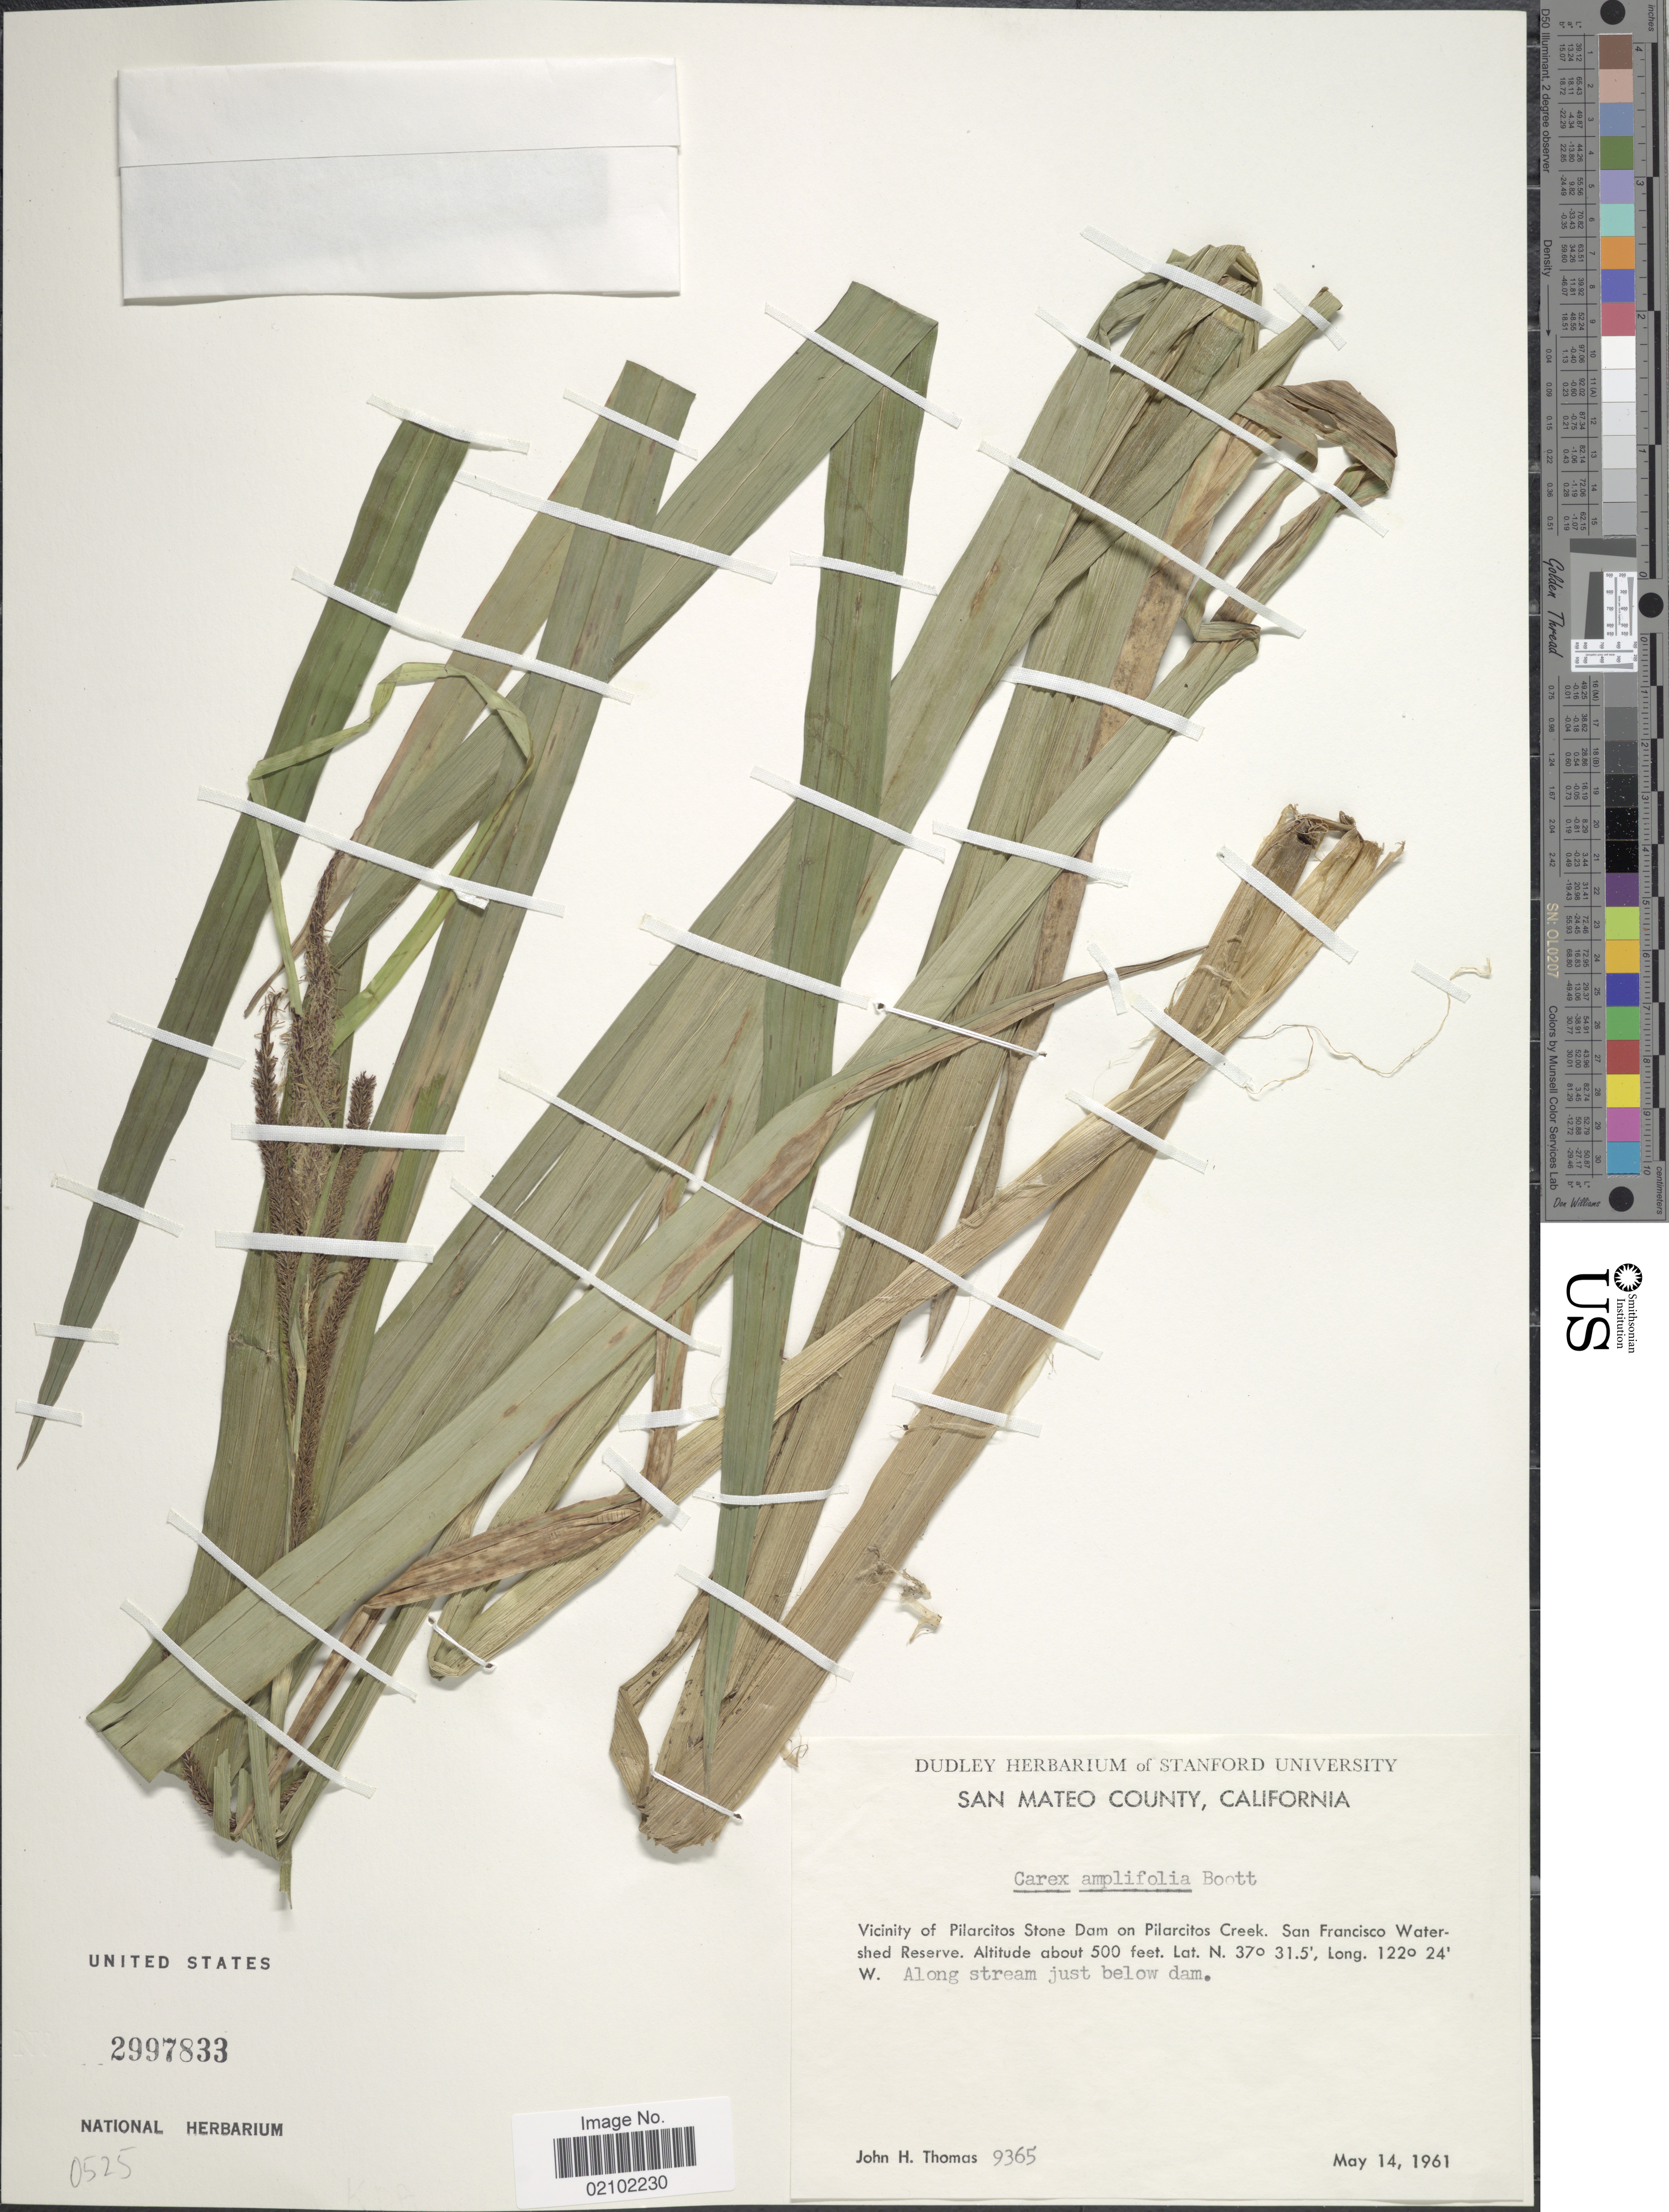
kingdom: Plantae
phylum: Tracheophyta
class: Liliopsida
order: Poales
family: Cyperaceae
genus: Carex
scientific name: Carex amplifolia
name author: Boott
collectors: J. H. Thomas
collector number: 9365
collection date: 1961-05-14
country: United States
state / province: California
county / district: San Mateo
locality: San Mateo County. vicinity of Pilarcitos Stone Dam on Pilarcitos Creek. San Francisco Watershed Reserve. Along stream just below dam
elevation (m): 152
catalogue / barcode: US 2997833